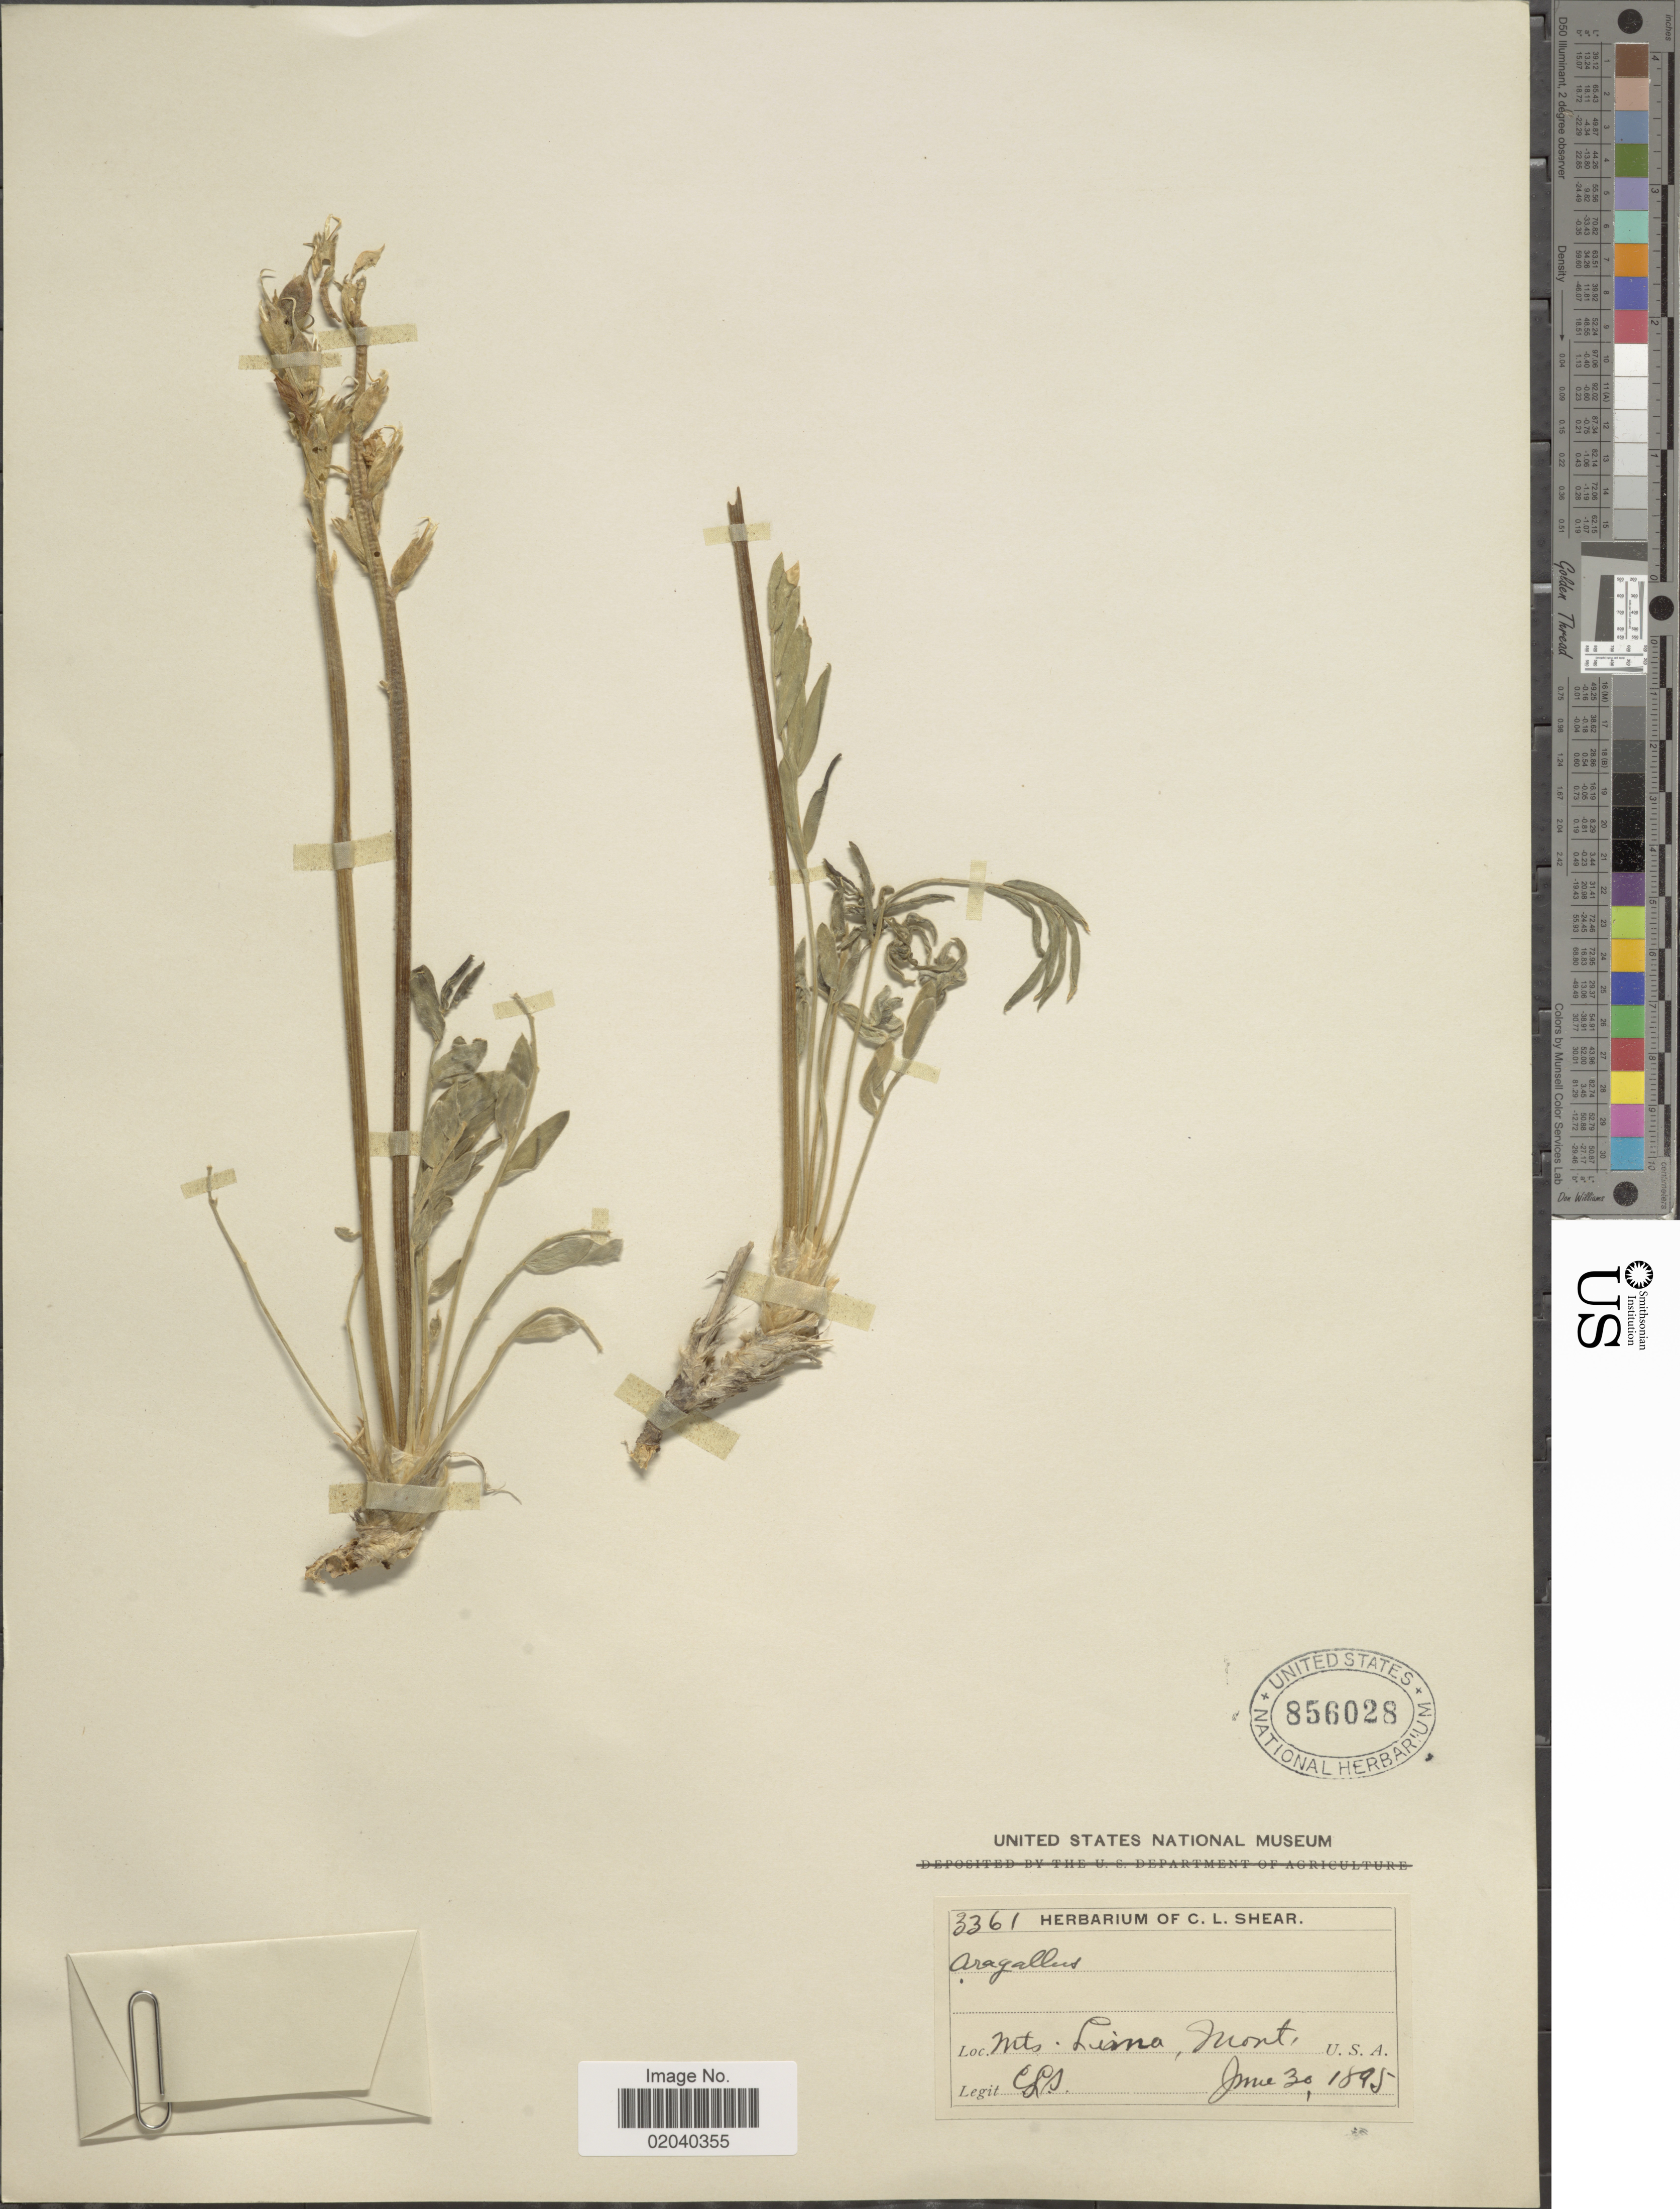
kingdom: Plantae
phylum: Tracheophyta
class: Magnoliopsida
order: Fabales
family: Fabaceae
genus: Oxytropis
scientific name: Oxytropis sericea var. sericea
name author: Nutt.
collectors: C. L. Shear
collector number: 3361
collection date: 1895-06-30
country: United States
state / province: Montana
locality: Mts. Lima, Mont. U.S.A.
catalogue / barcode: US 856028